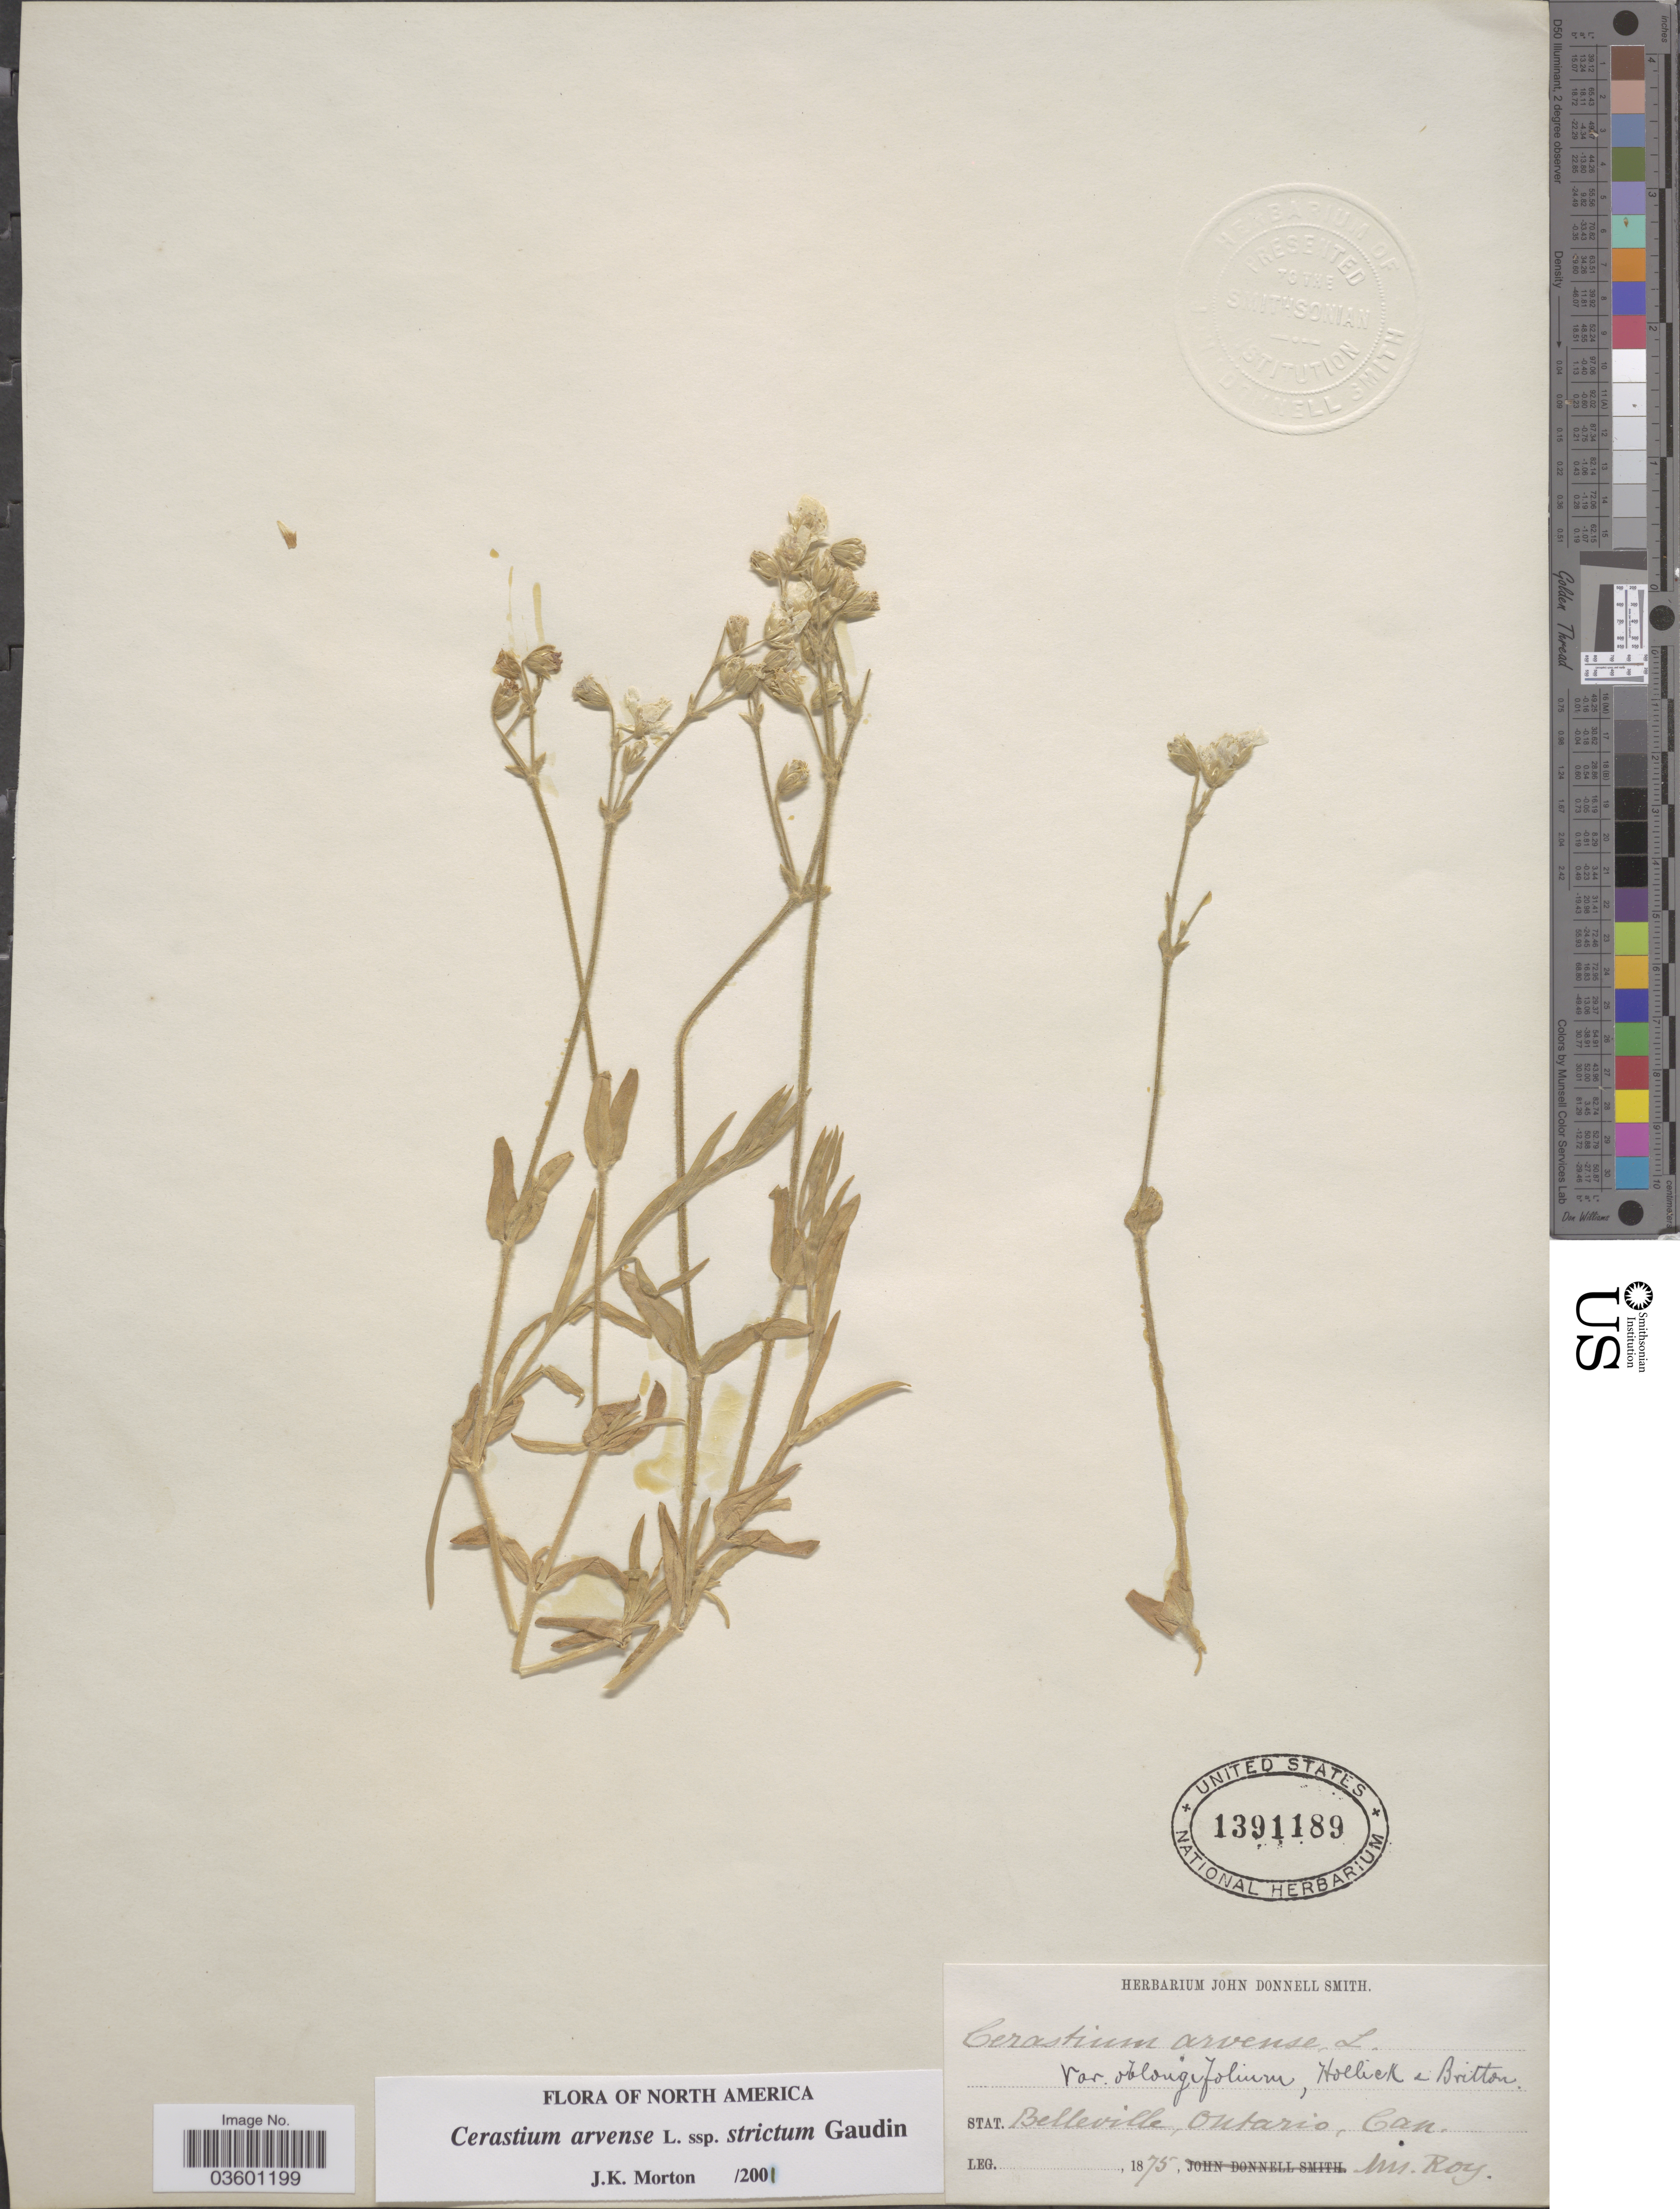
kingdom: Plantae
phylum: Tracheophyta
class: Magnoliopsida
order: Caryophyllales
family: Caryophyllaceae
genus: Cerastium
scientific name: Cerastium arvense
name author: L.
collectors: Roy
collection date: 1875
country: Canada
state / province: Ontario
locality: Stat. Belleville.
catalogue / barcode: US 1391189